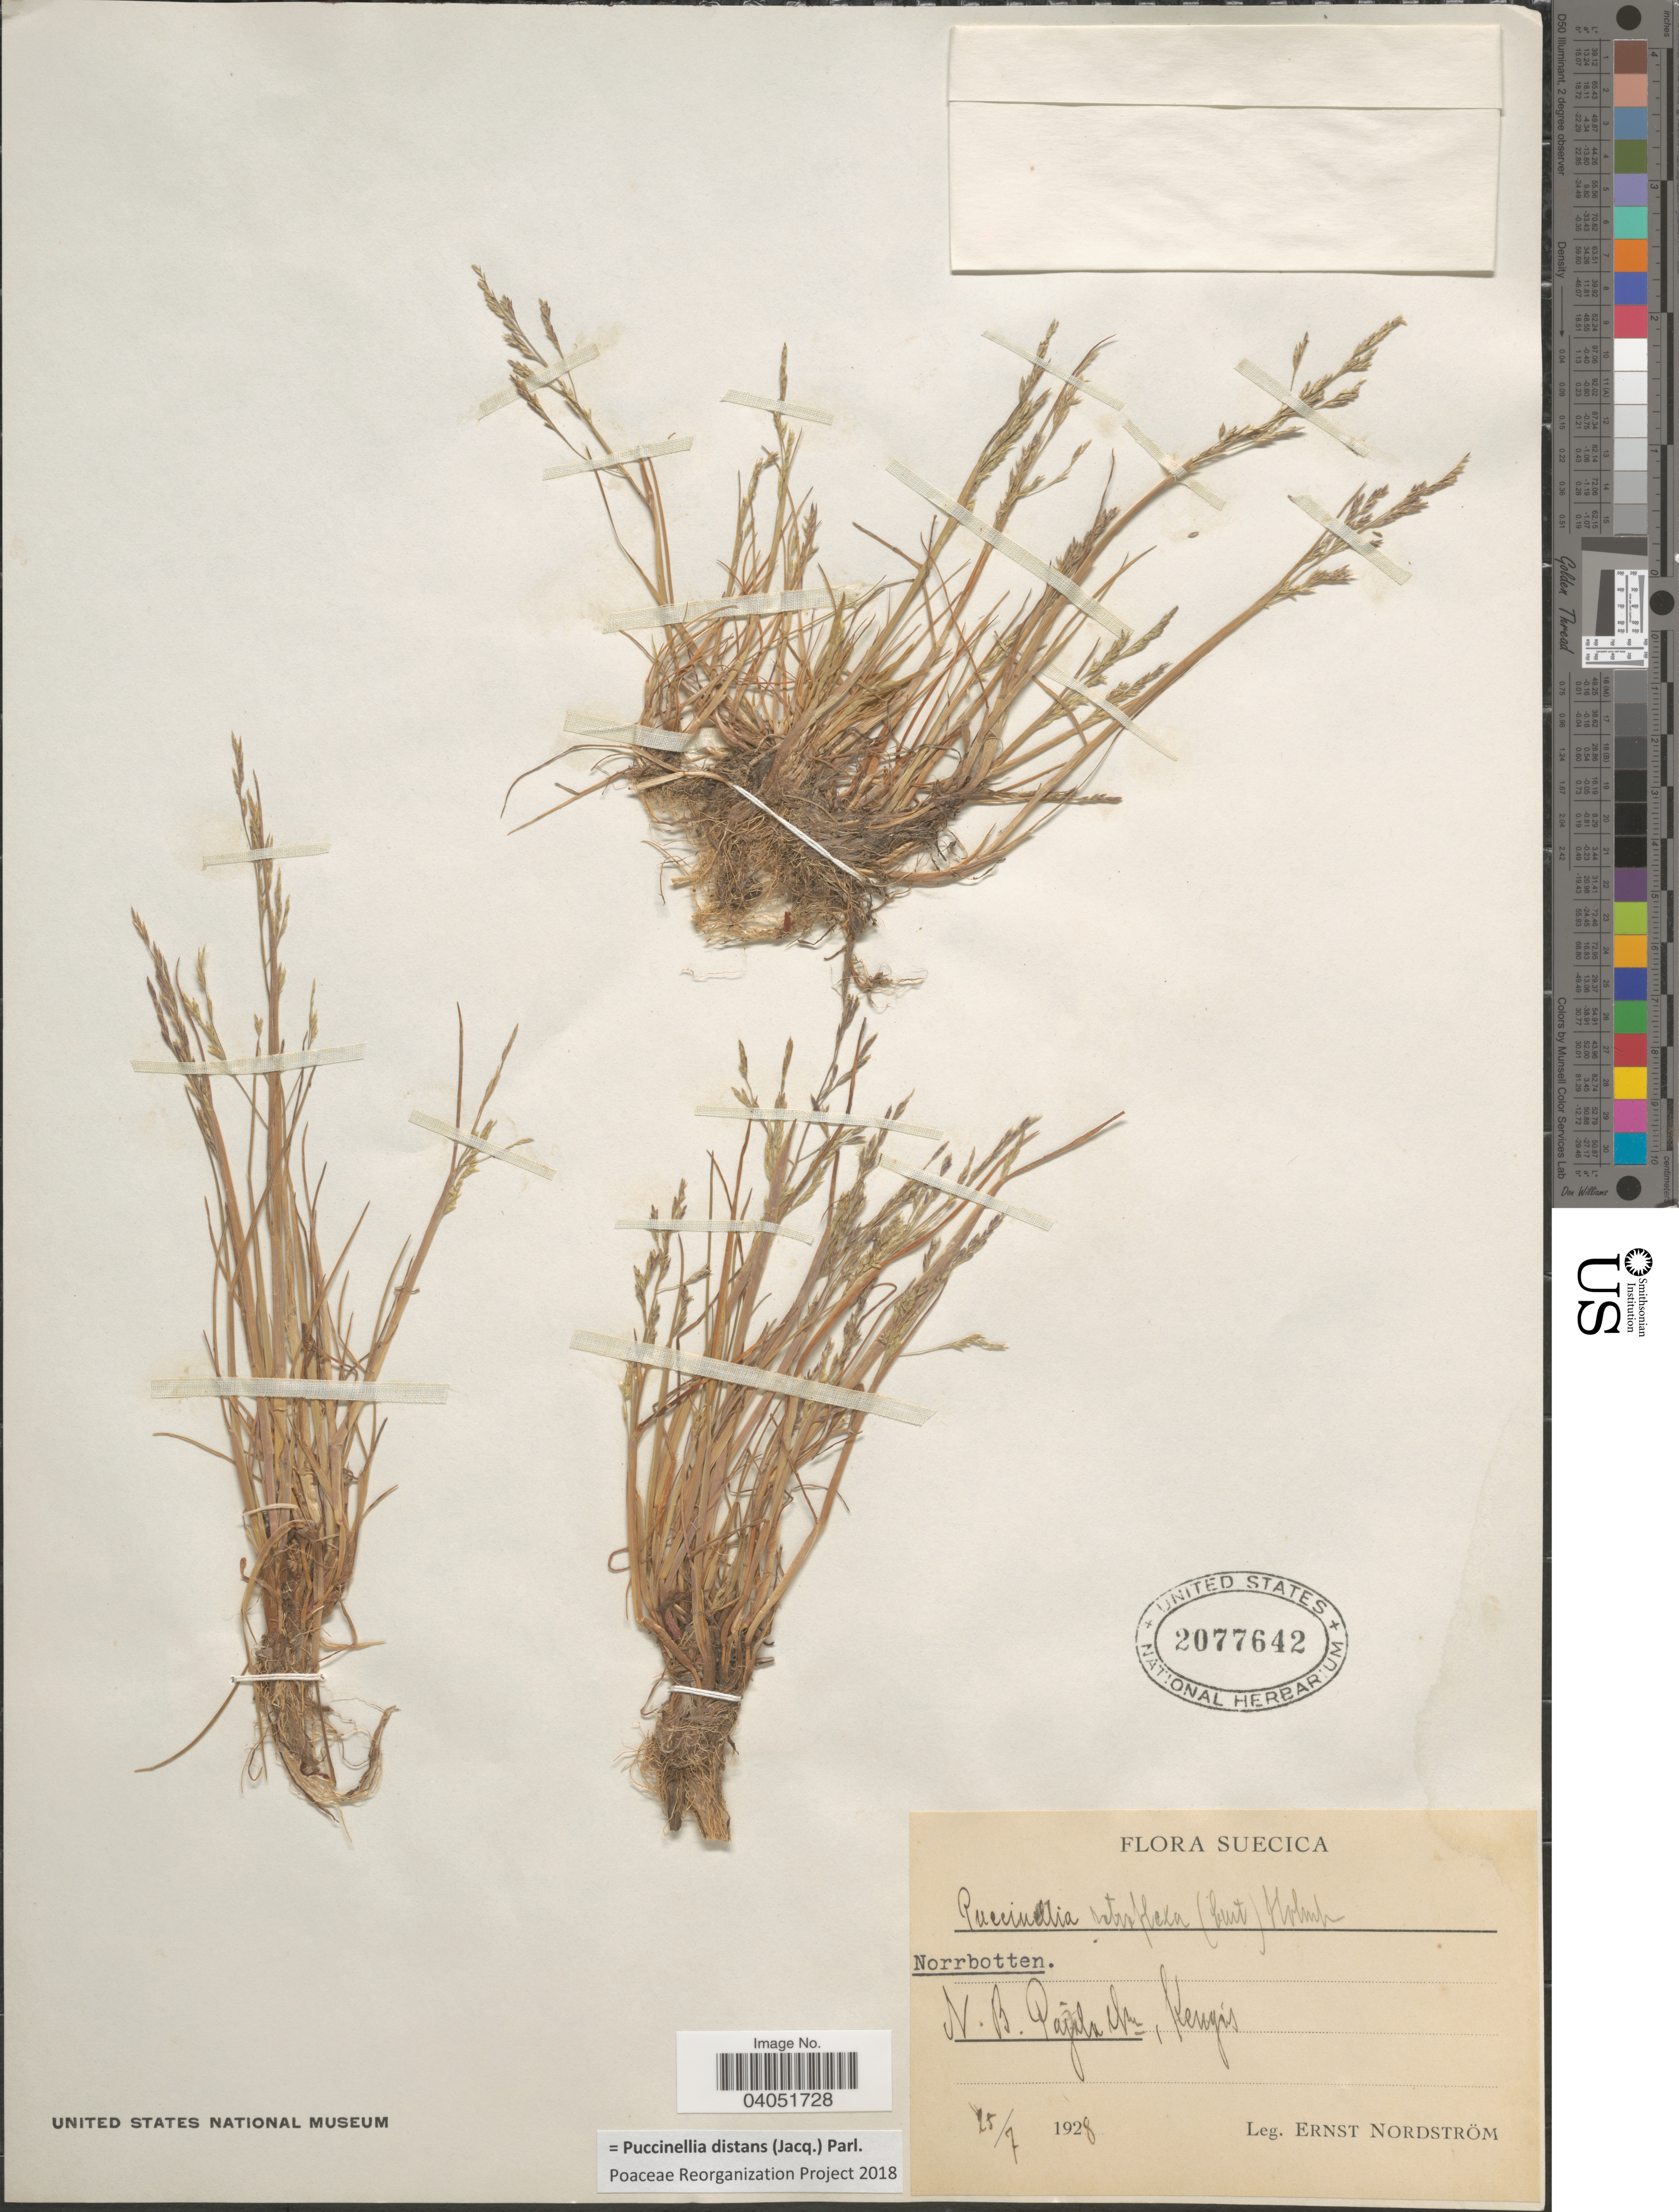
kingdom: Plantae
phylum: Tracheophyta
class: Liliopsida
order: Poales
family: Poaceae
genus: Puccinellia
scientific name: Puccinellia distans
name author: (Jacq.) Parl.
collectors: E. Nordström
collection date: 1928-07-25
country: Sweden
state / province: Norrbotten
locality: Suecica. Norrbotten. N. B. Pajala skn., Kengis.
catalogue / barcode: US 2077642